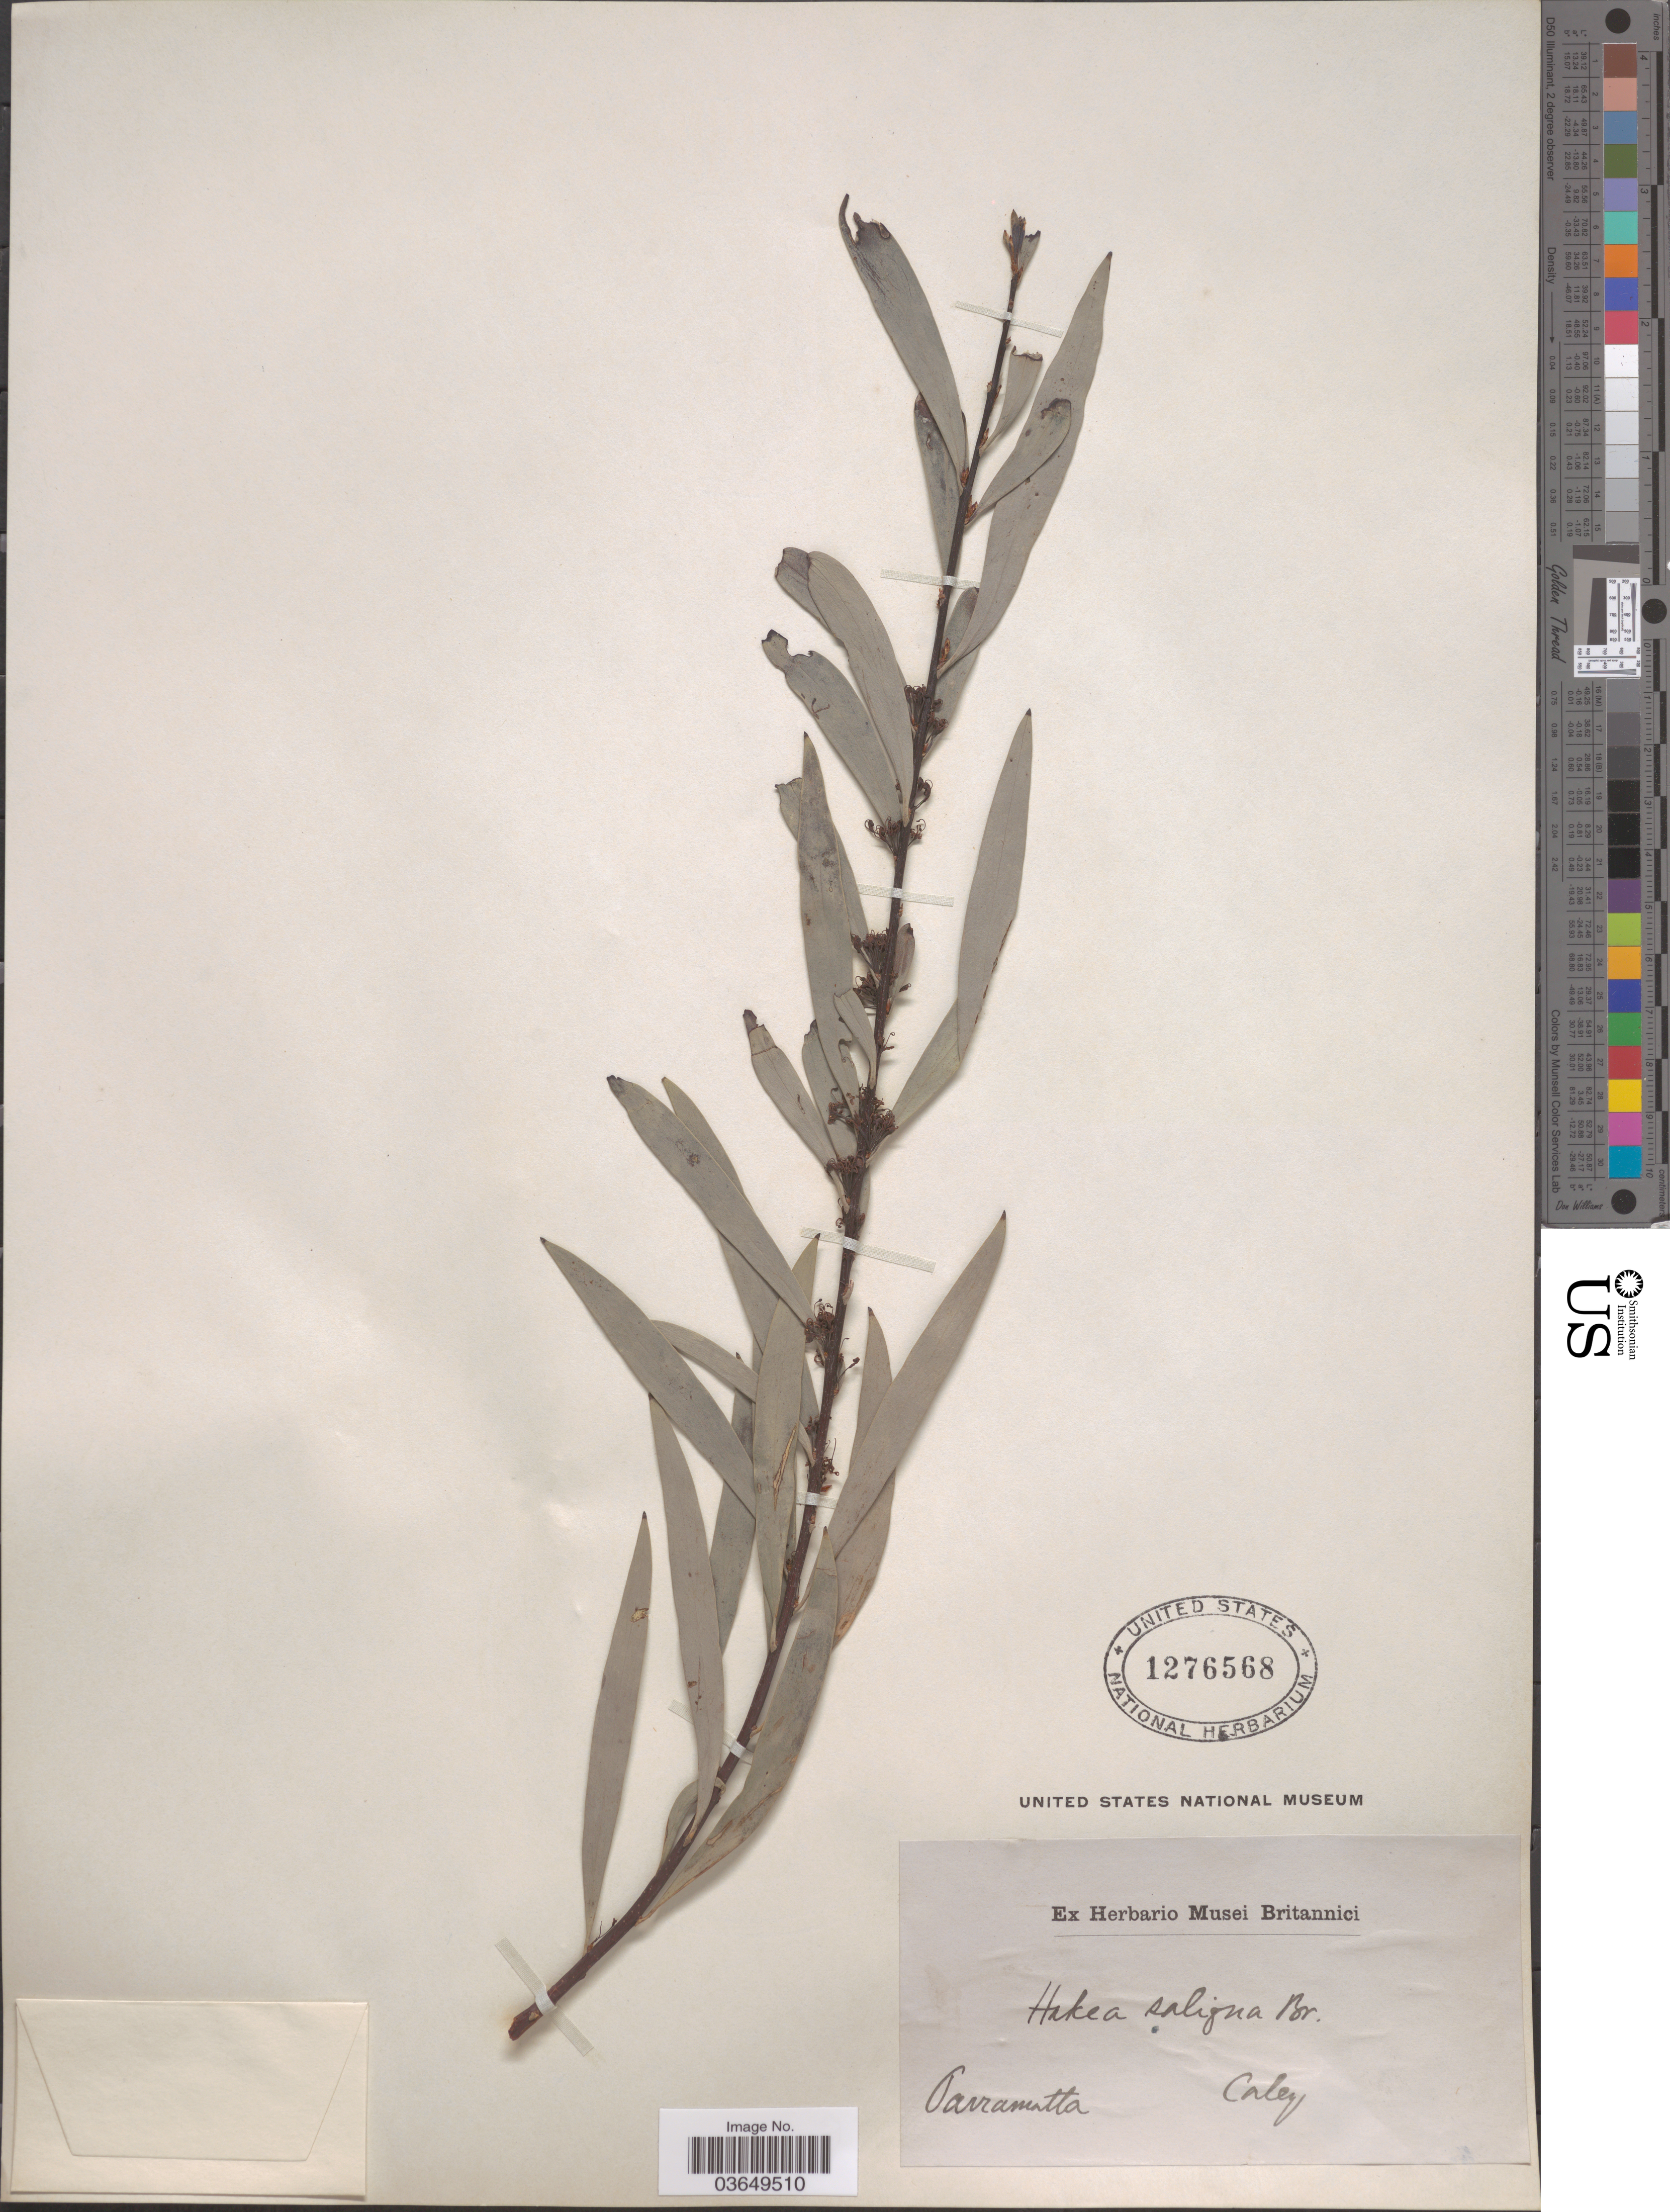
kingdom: Plantae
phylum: Tracheophyta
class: Magnoliopsida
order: Proteales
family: Proteaceae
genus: Hakea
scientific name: Hakea saligna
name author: (Andrews) Knight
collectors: -. Caley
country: Australia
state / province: New South Wales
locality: Parramatta.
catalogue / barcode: US 1276568